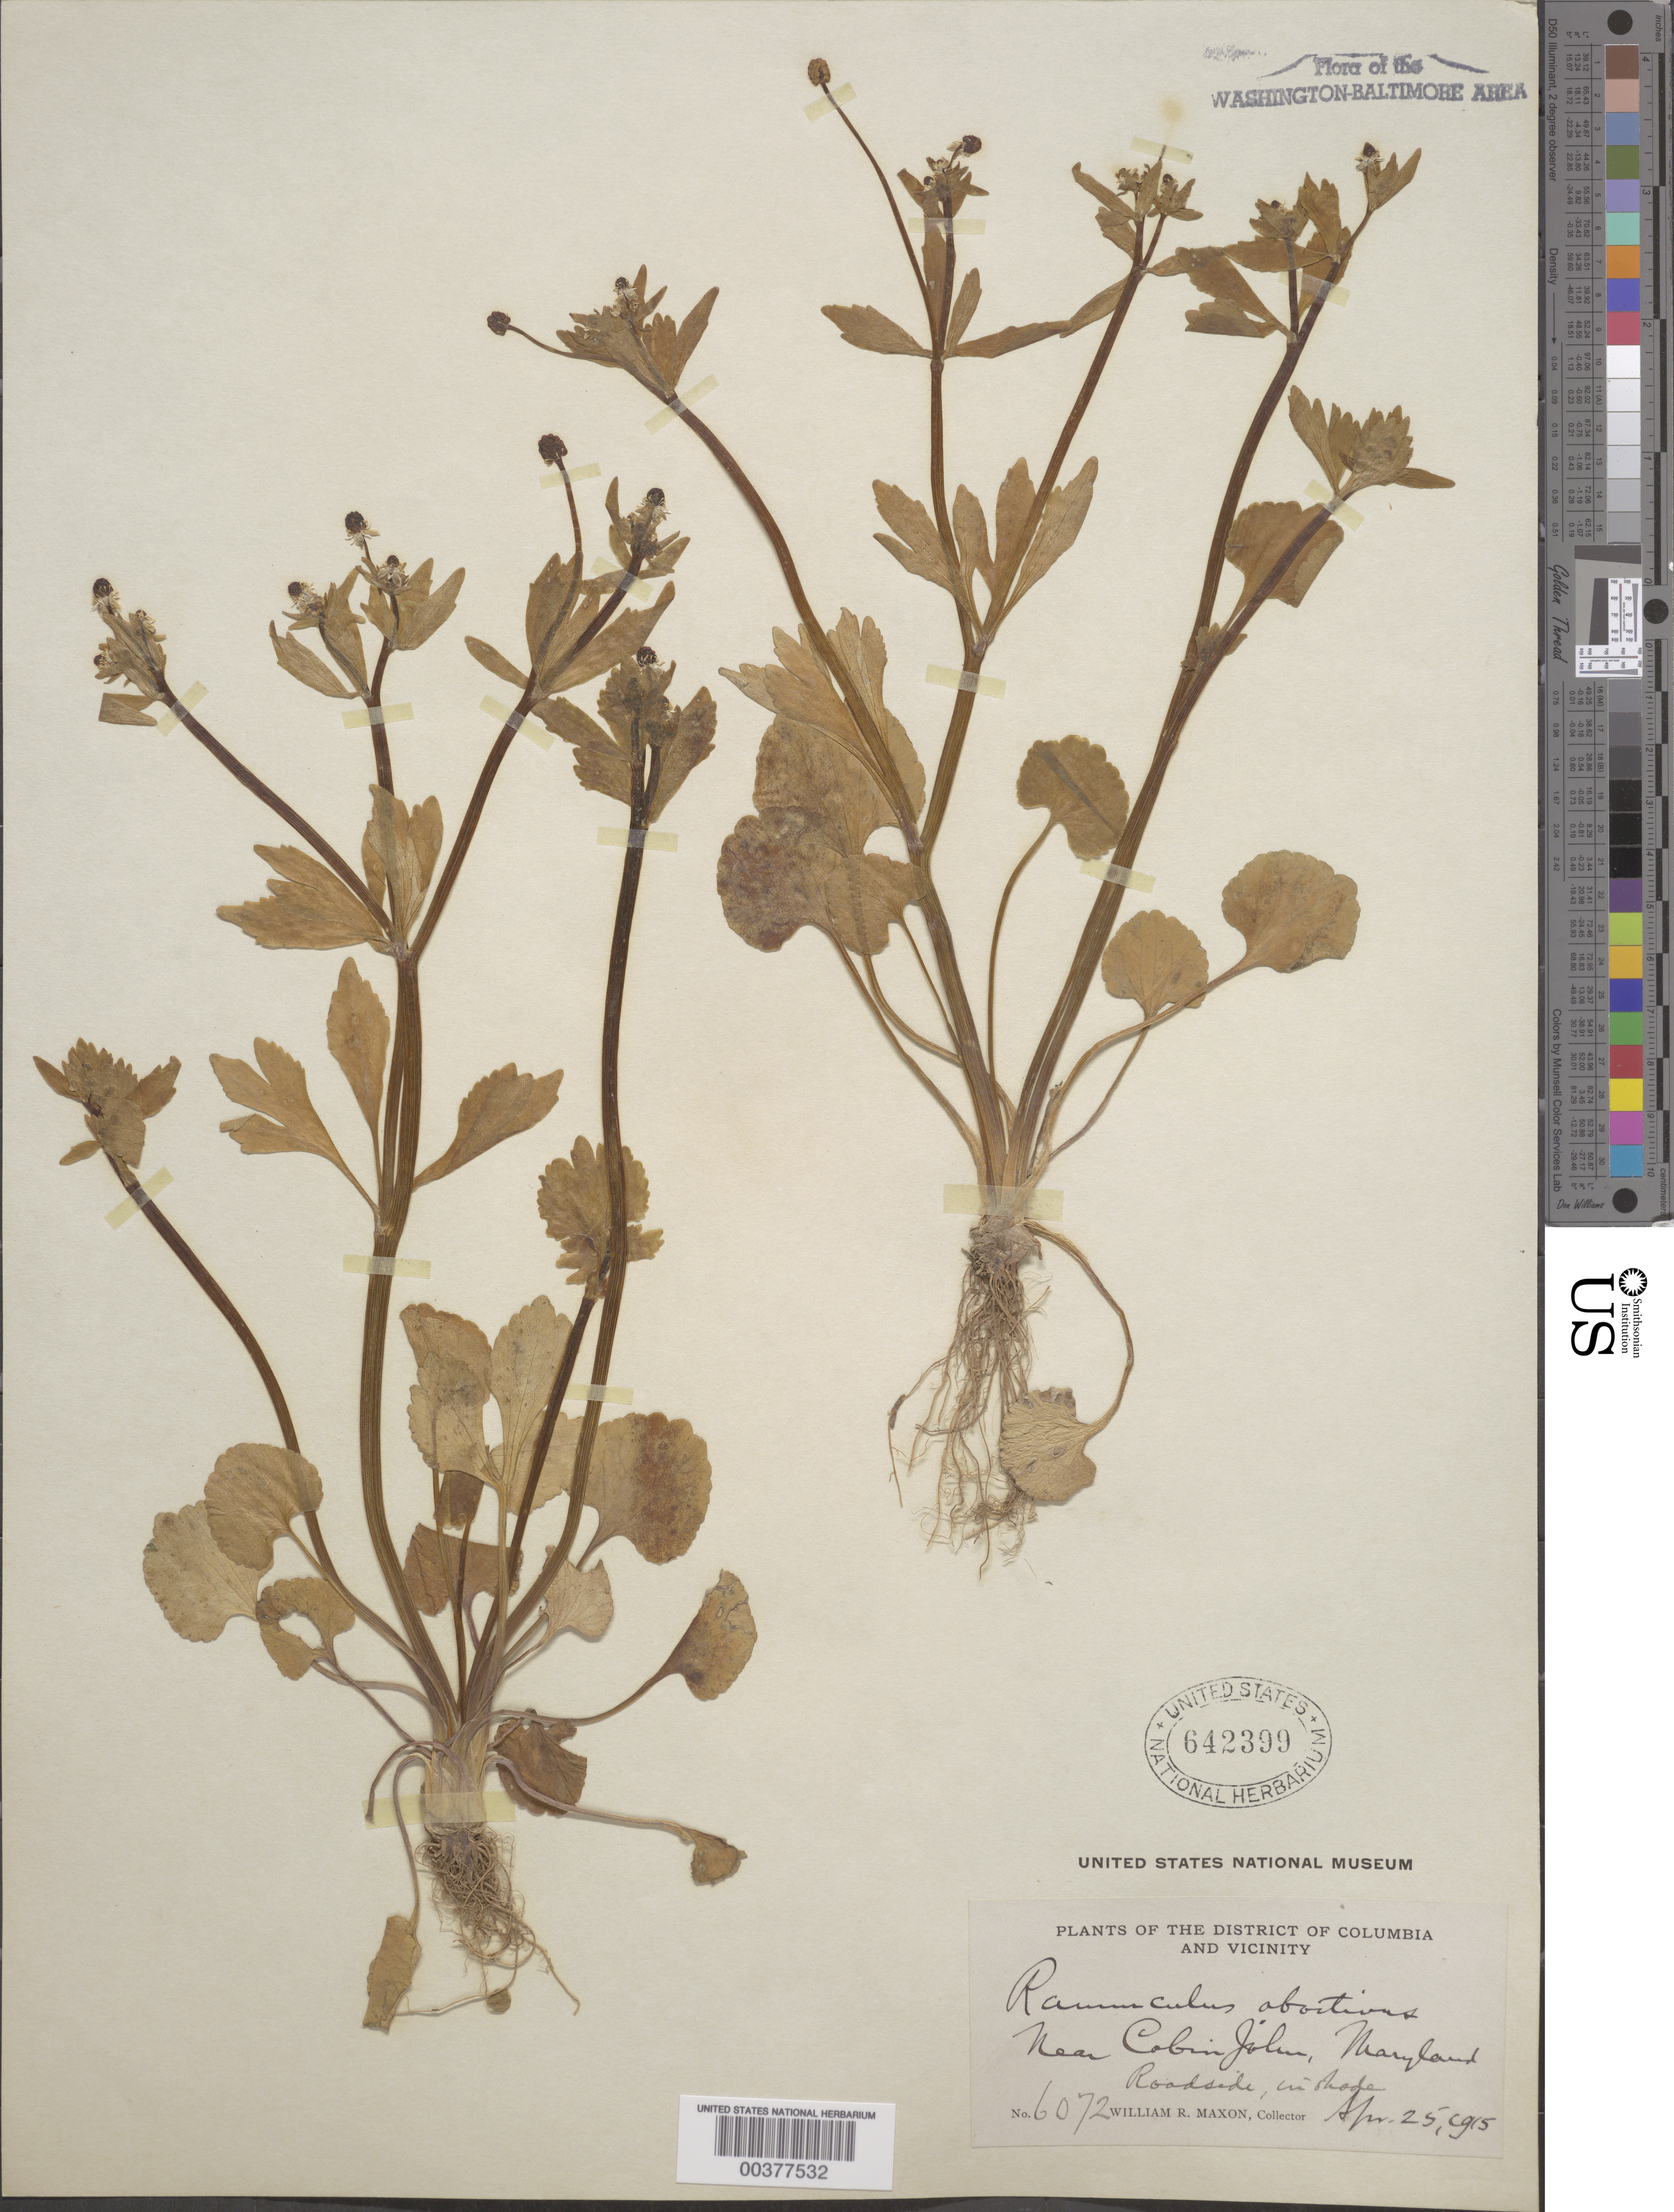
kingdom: Plantae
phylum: Tracheophyta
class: Magnoliopsida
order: Ranunculales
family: Ranunculaceae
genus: Ranunculus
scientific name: Ranunculus abortivus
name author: L.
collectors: W. R. Maxon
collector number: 6072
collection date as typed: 25 Apr 1915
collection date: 1915-04-25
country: United States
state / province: Maryland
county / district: Montgomery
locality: Cabin John C. & O. Canal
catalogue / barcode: US 642399